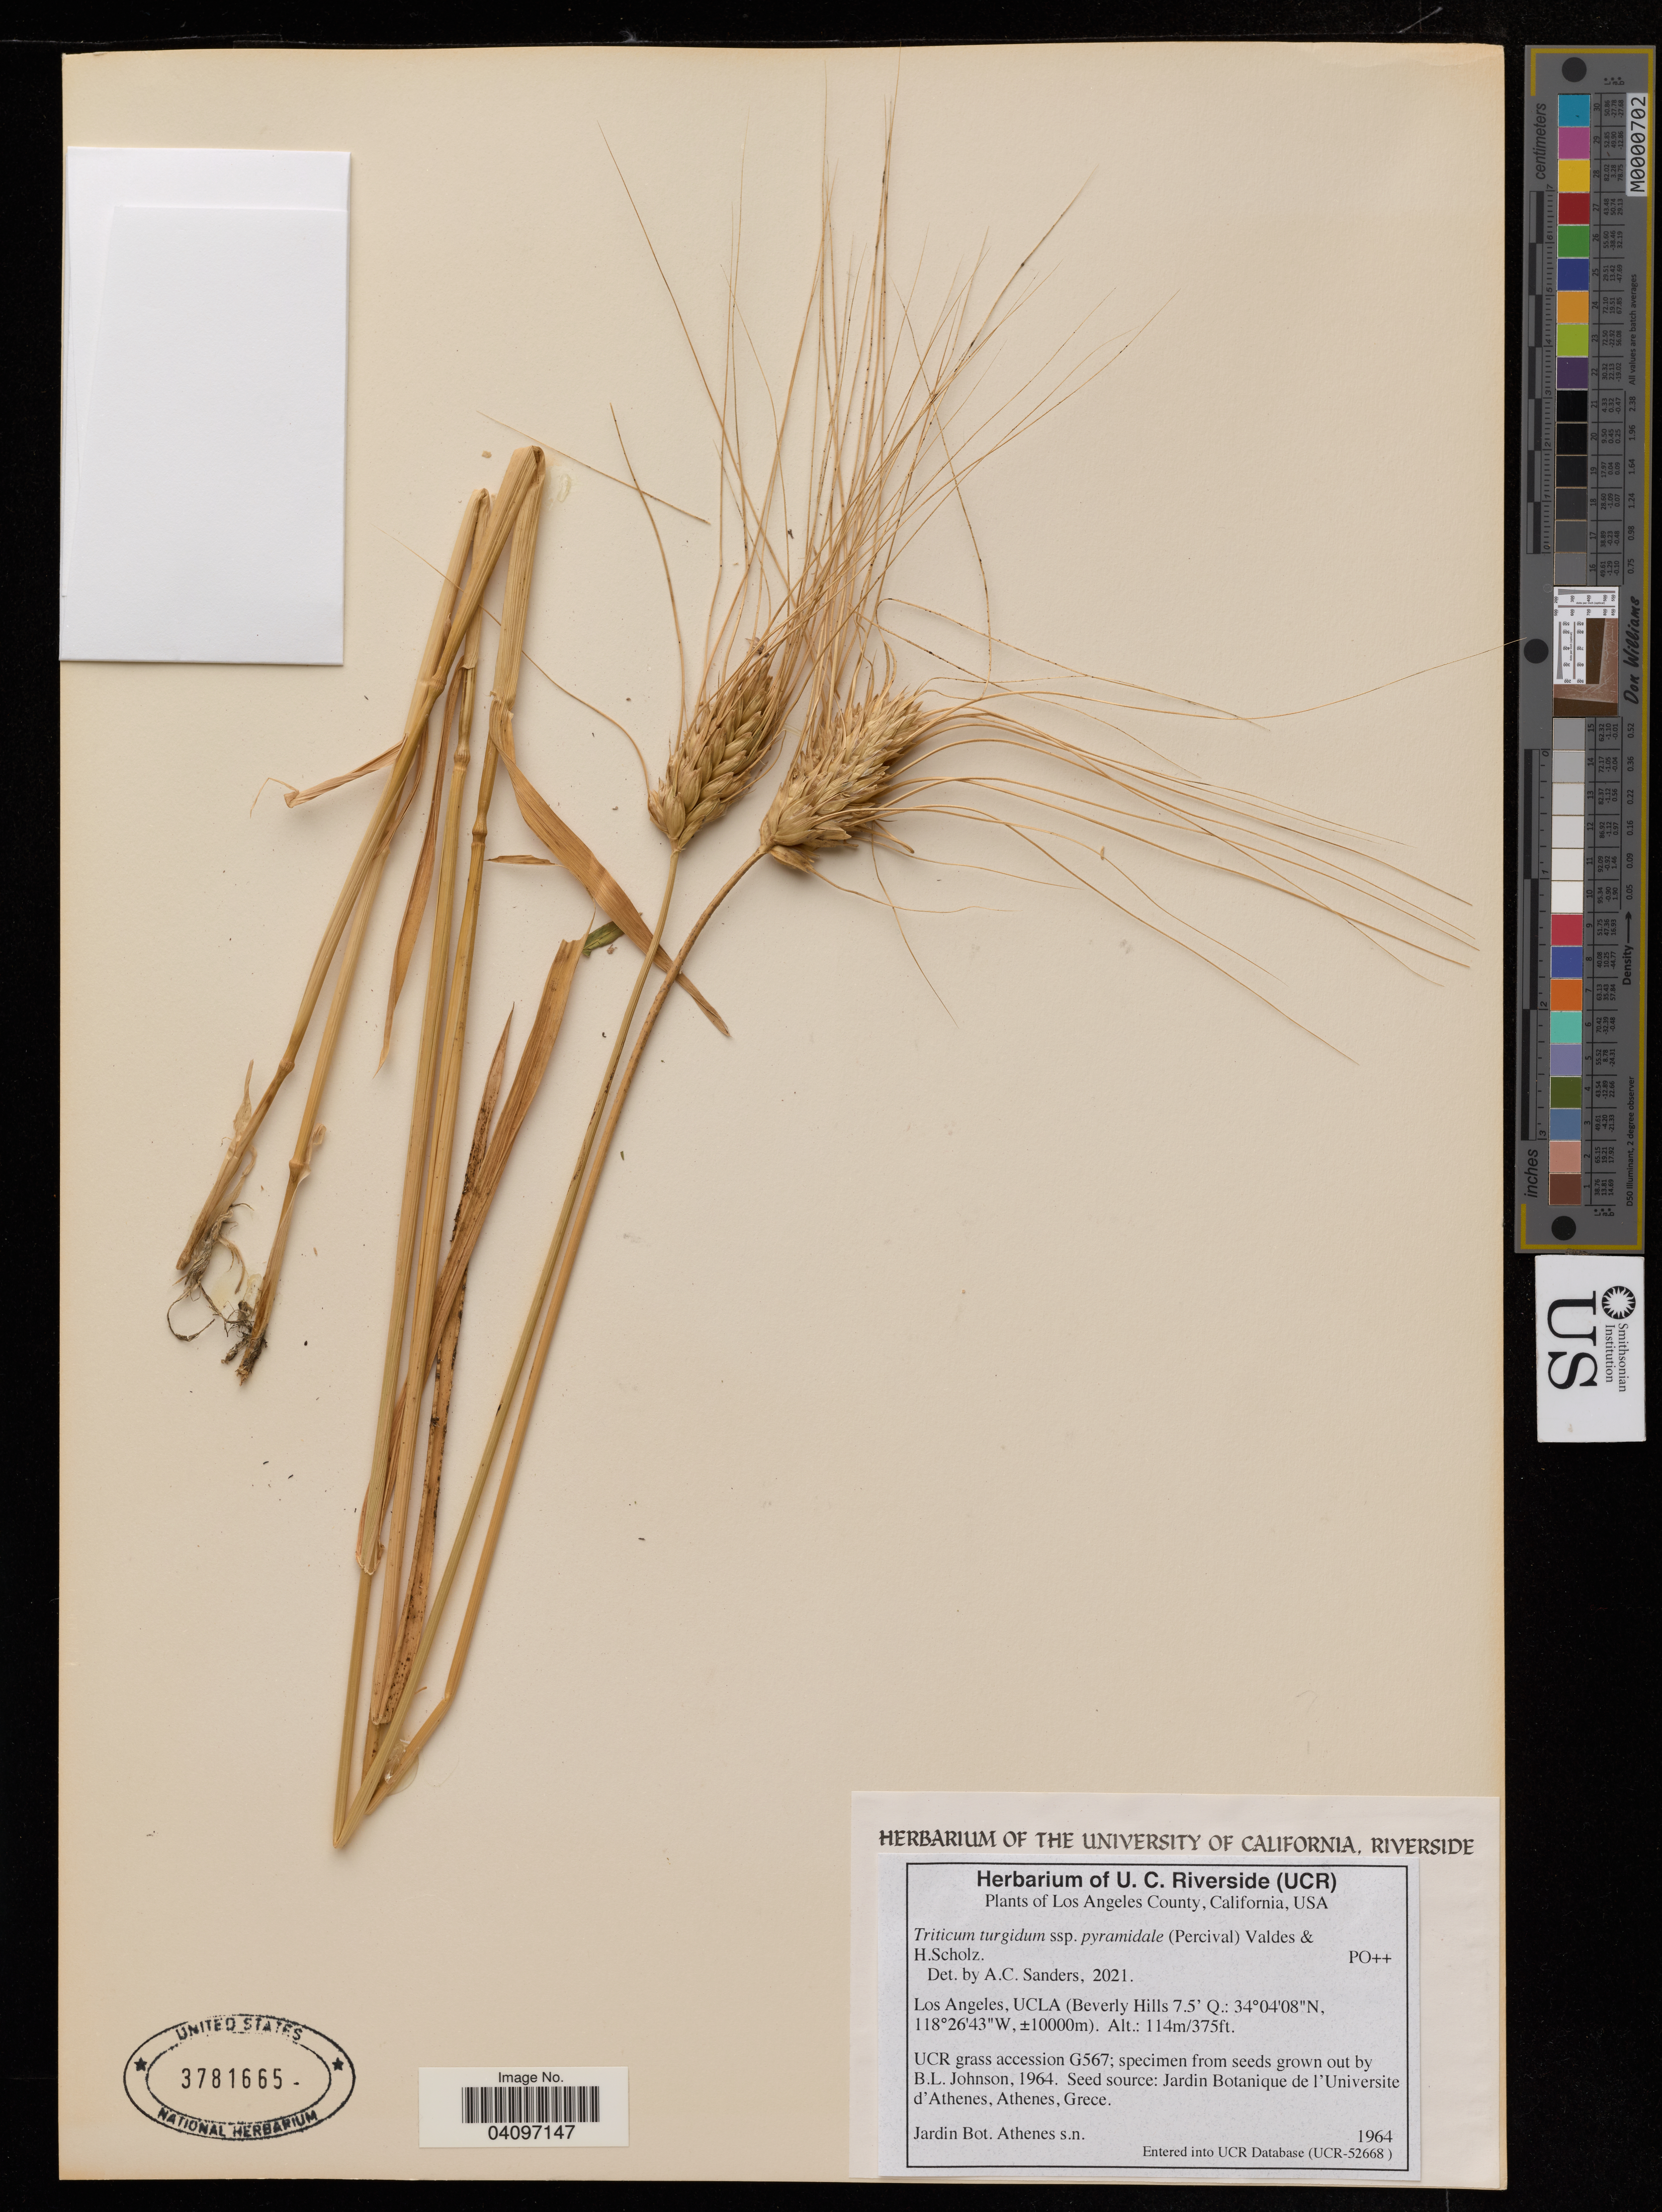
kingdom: Plantae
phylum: Tracheophyta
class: Liliopsida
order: Poales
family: Poaceae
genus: Triticum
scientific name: Triticum turgidum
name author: L.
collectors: Jardin Bot. Athenes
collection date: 1964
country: United States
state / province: California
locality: Los Angeles, UCLA (Beverly Hills 7.5').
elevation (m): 114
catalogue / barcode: US 3781665